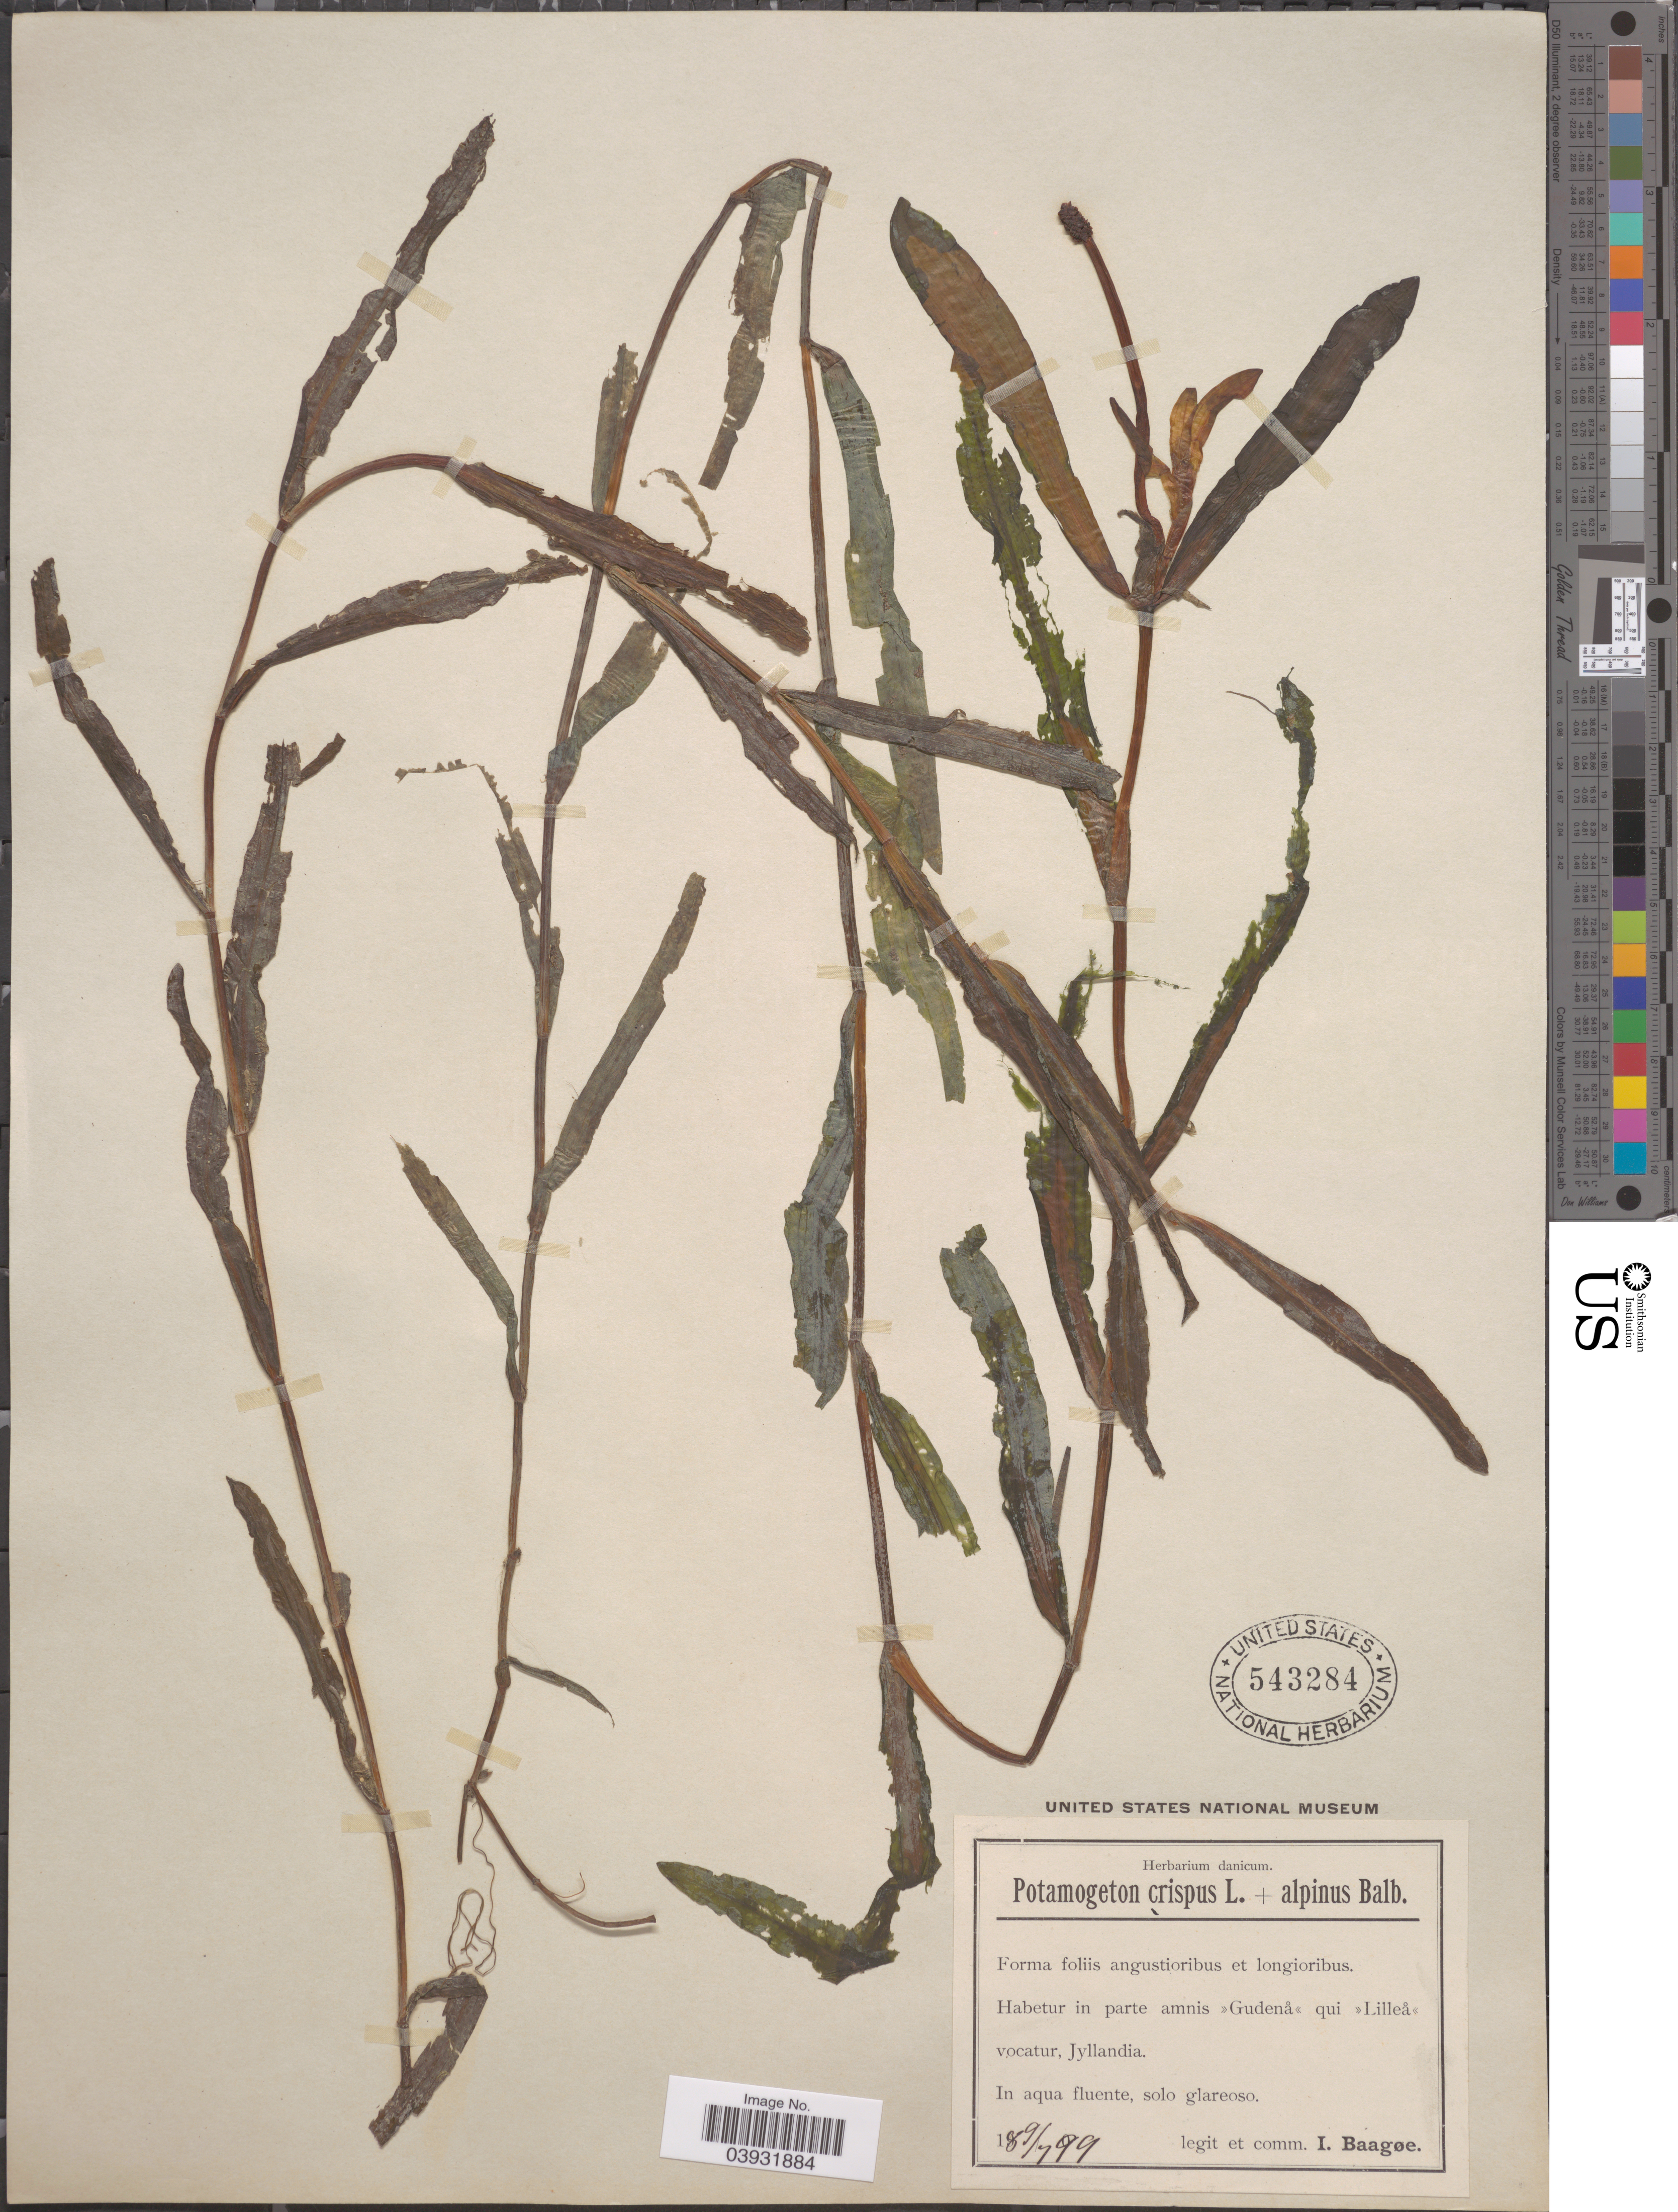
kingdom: Plantae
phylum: Tracheophyta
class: Liliopsida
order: Alismatales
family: Potamogetonaceae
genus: Potamogeton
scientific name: Potamogeton crispus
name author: L.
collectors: I. Baagøe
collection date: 1899-07-09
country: Denmark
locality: »Gudenå« qui »Lilleå« vocatur, Jyllandia.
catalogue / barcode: US 543284